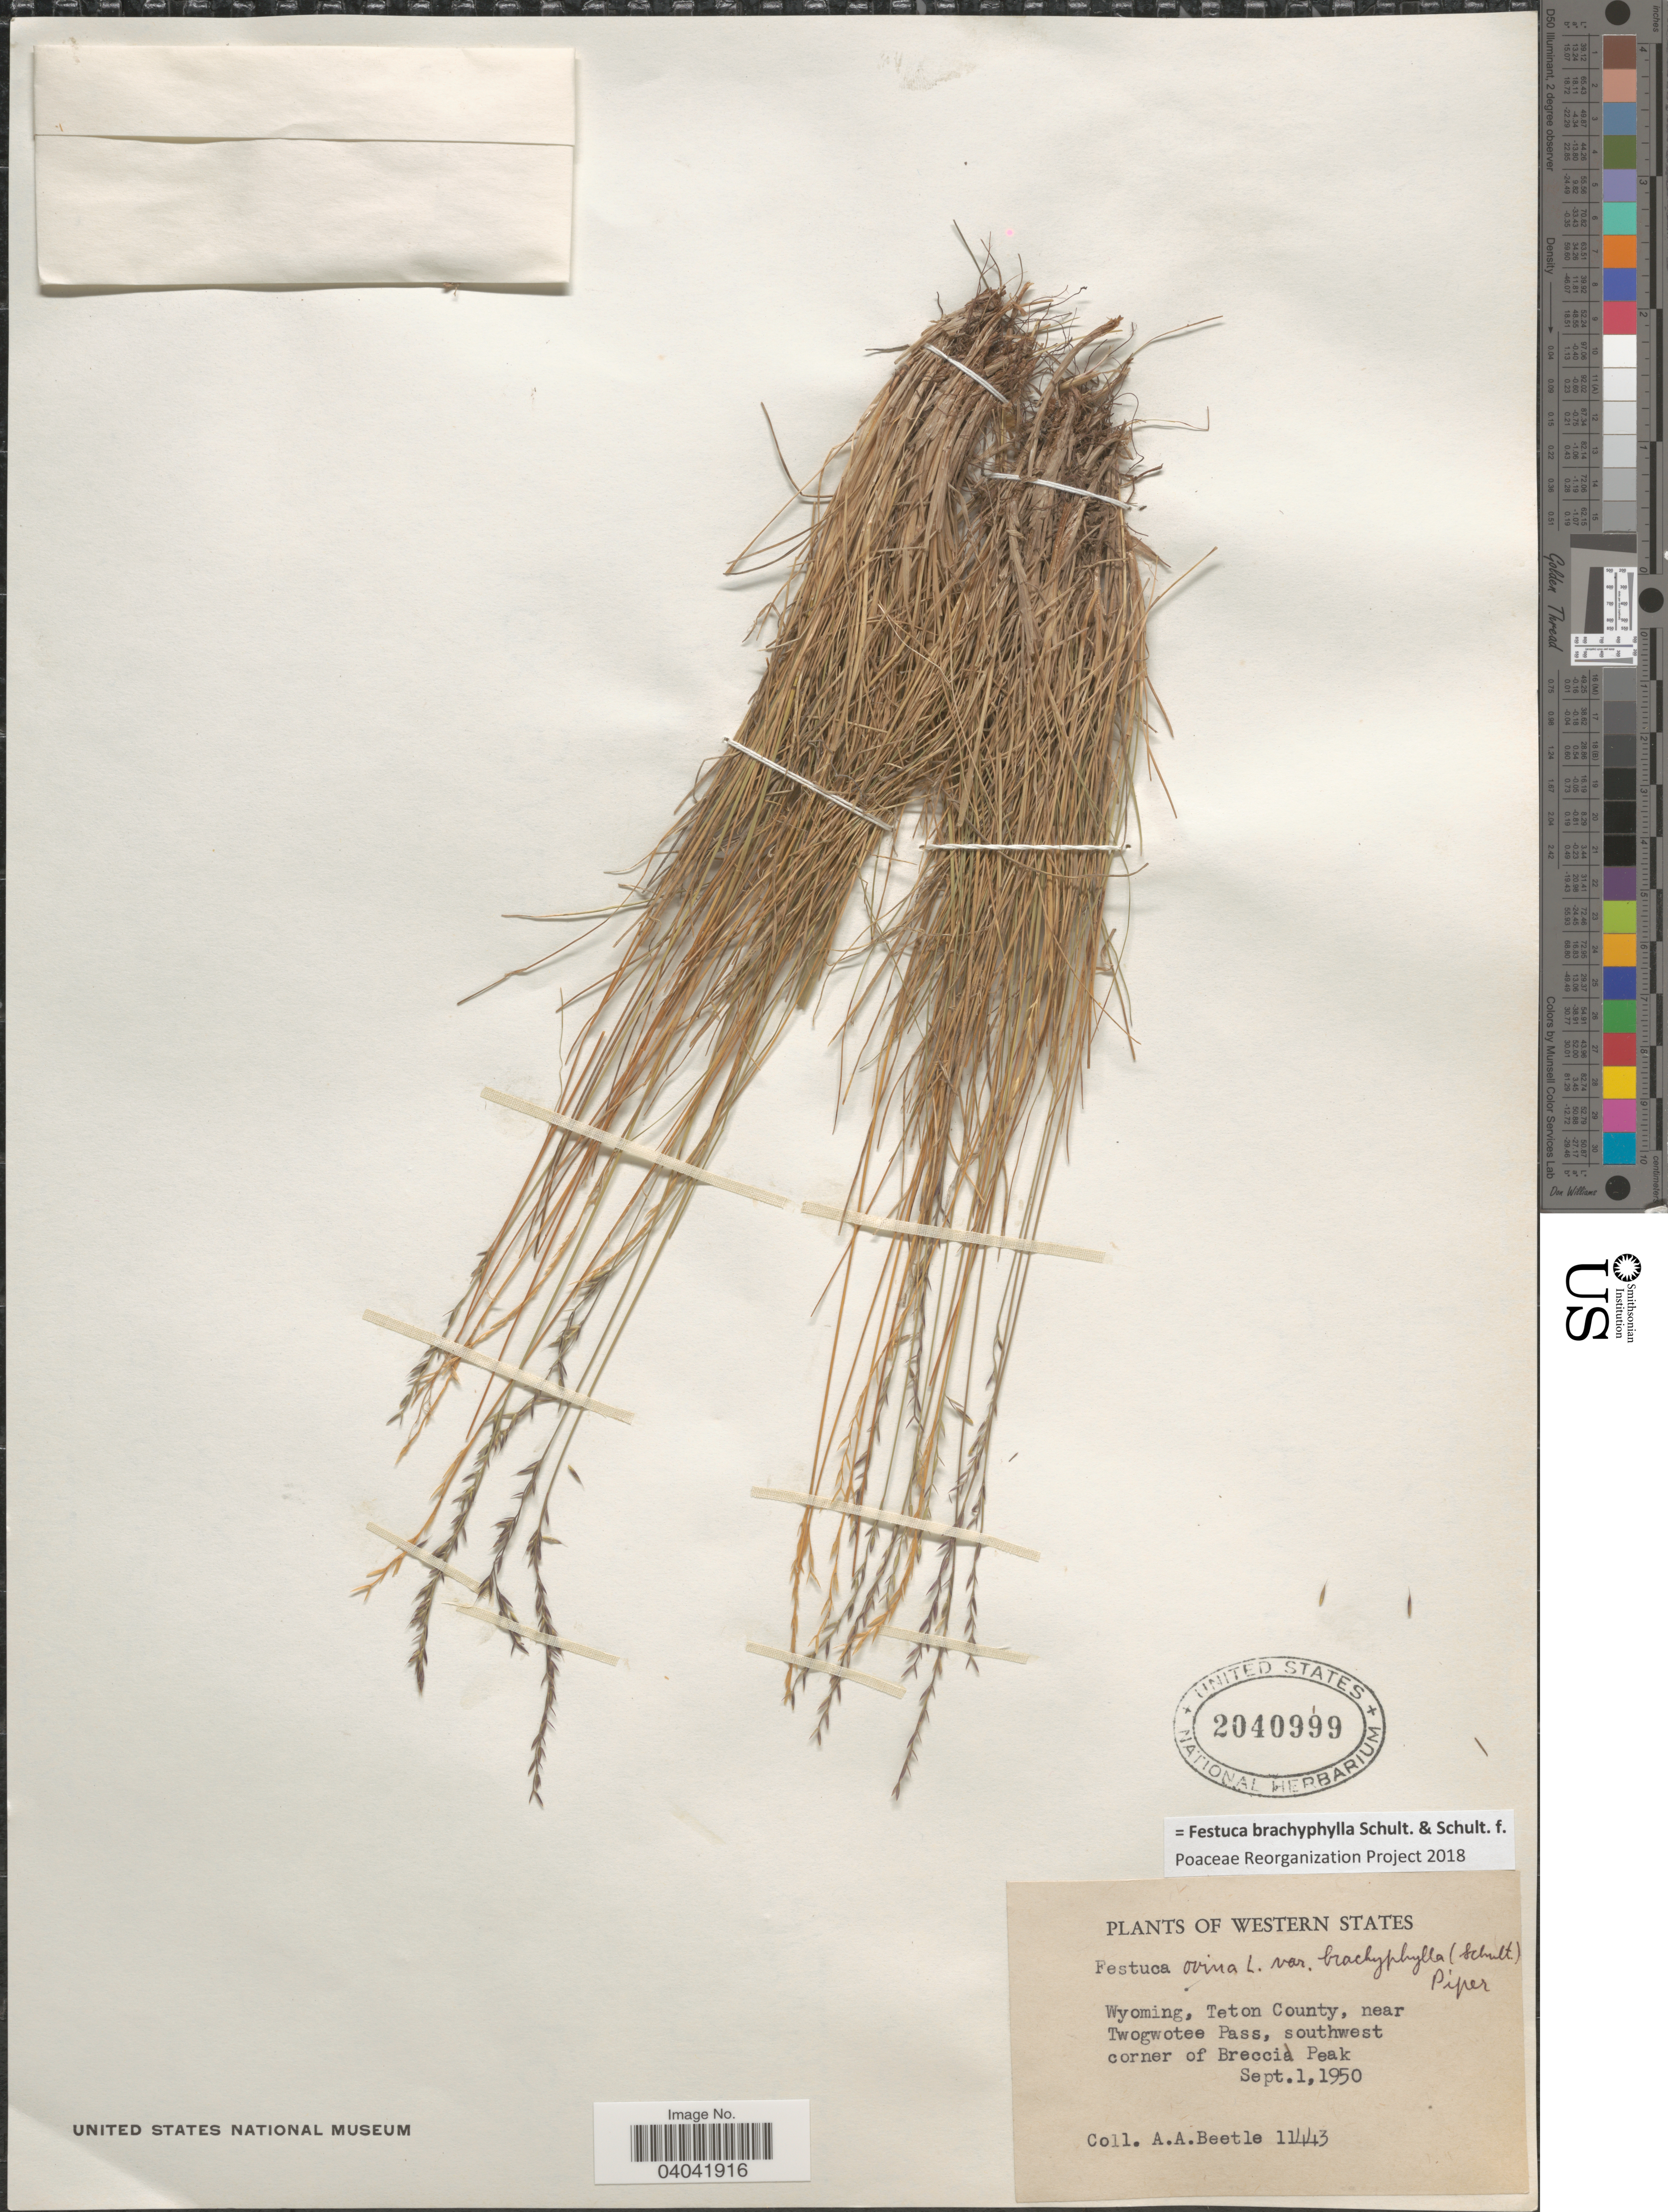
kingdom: Plantae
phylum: Tracheophyta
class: Liliopsida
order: Poales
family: Poaceae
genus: Festuca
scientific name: Festuca brachyphylla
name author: Schult. & Schult. f.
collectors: A. A. Beetle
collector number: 11443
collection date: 1950-09-01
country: United States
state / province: Wyoming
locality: Western States. Teton County, near Twogwotee Pass, southwest corner of Breccia Peak.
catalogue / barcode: US 2040999